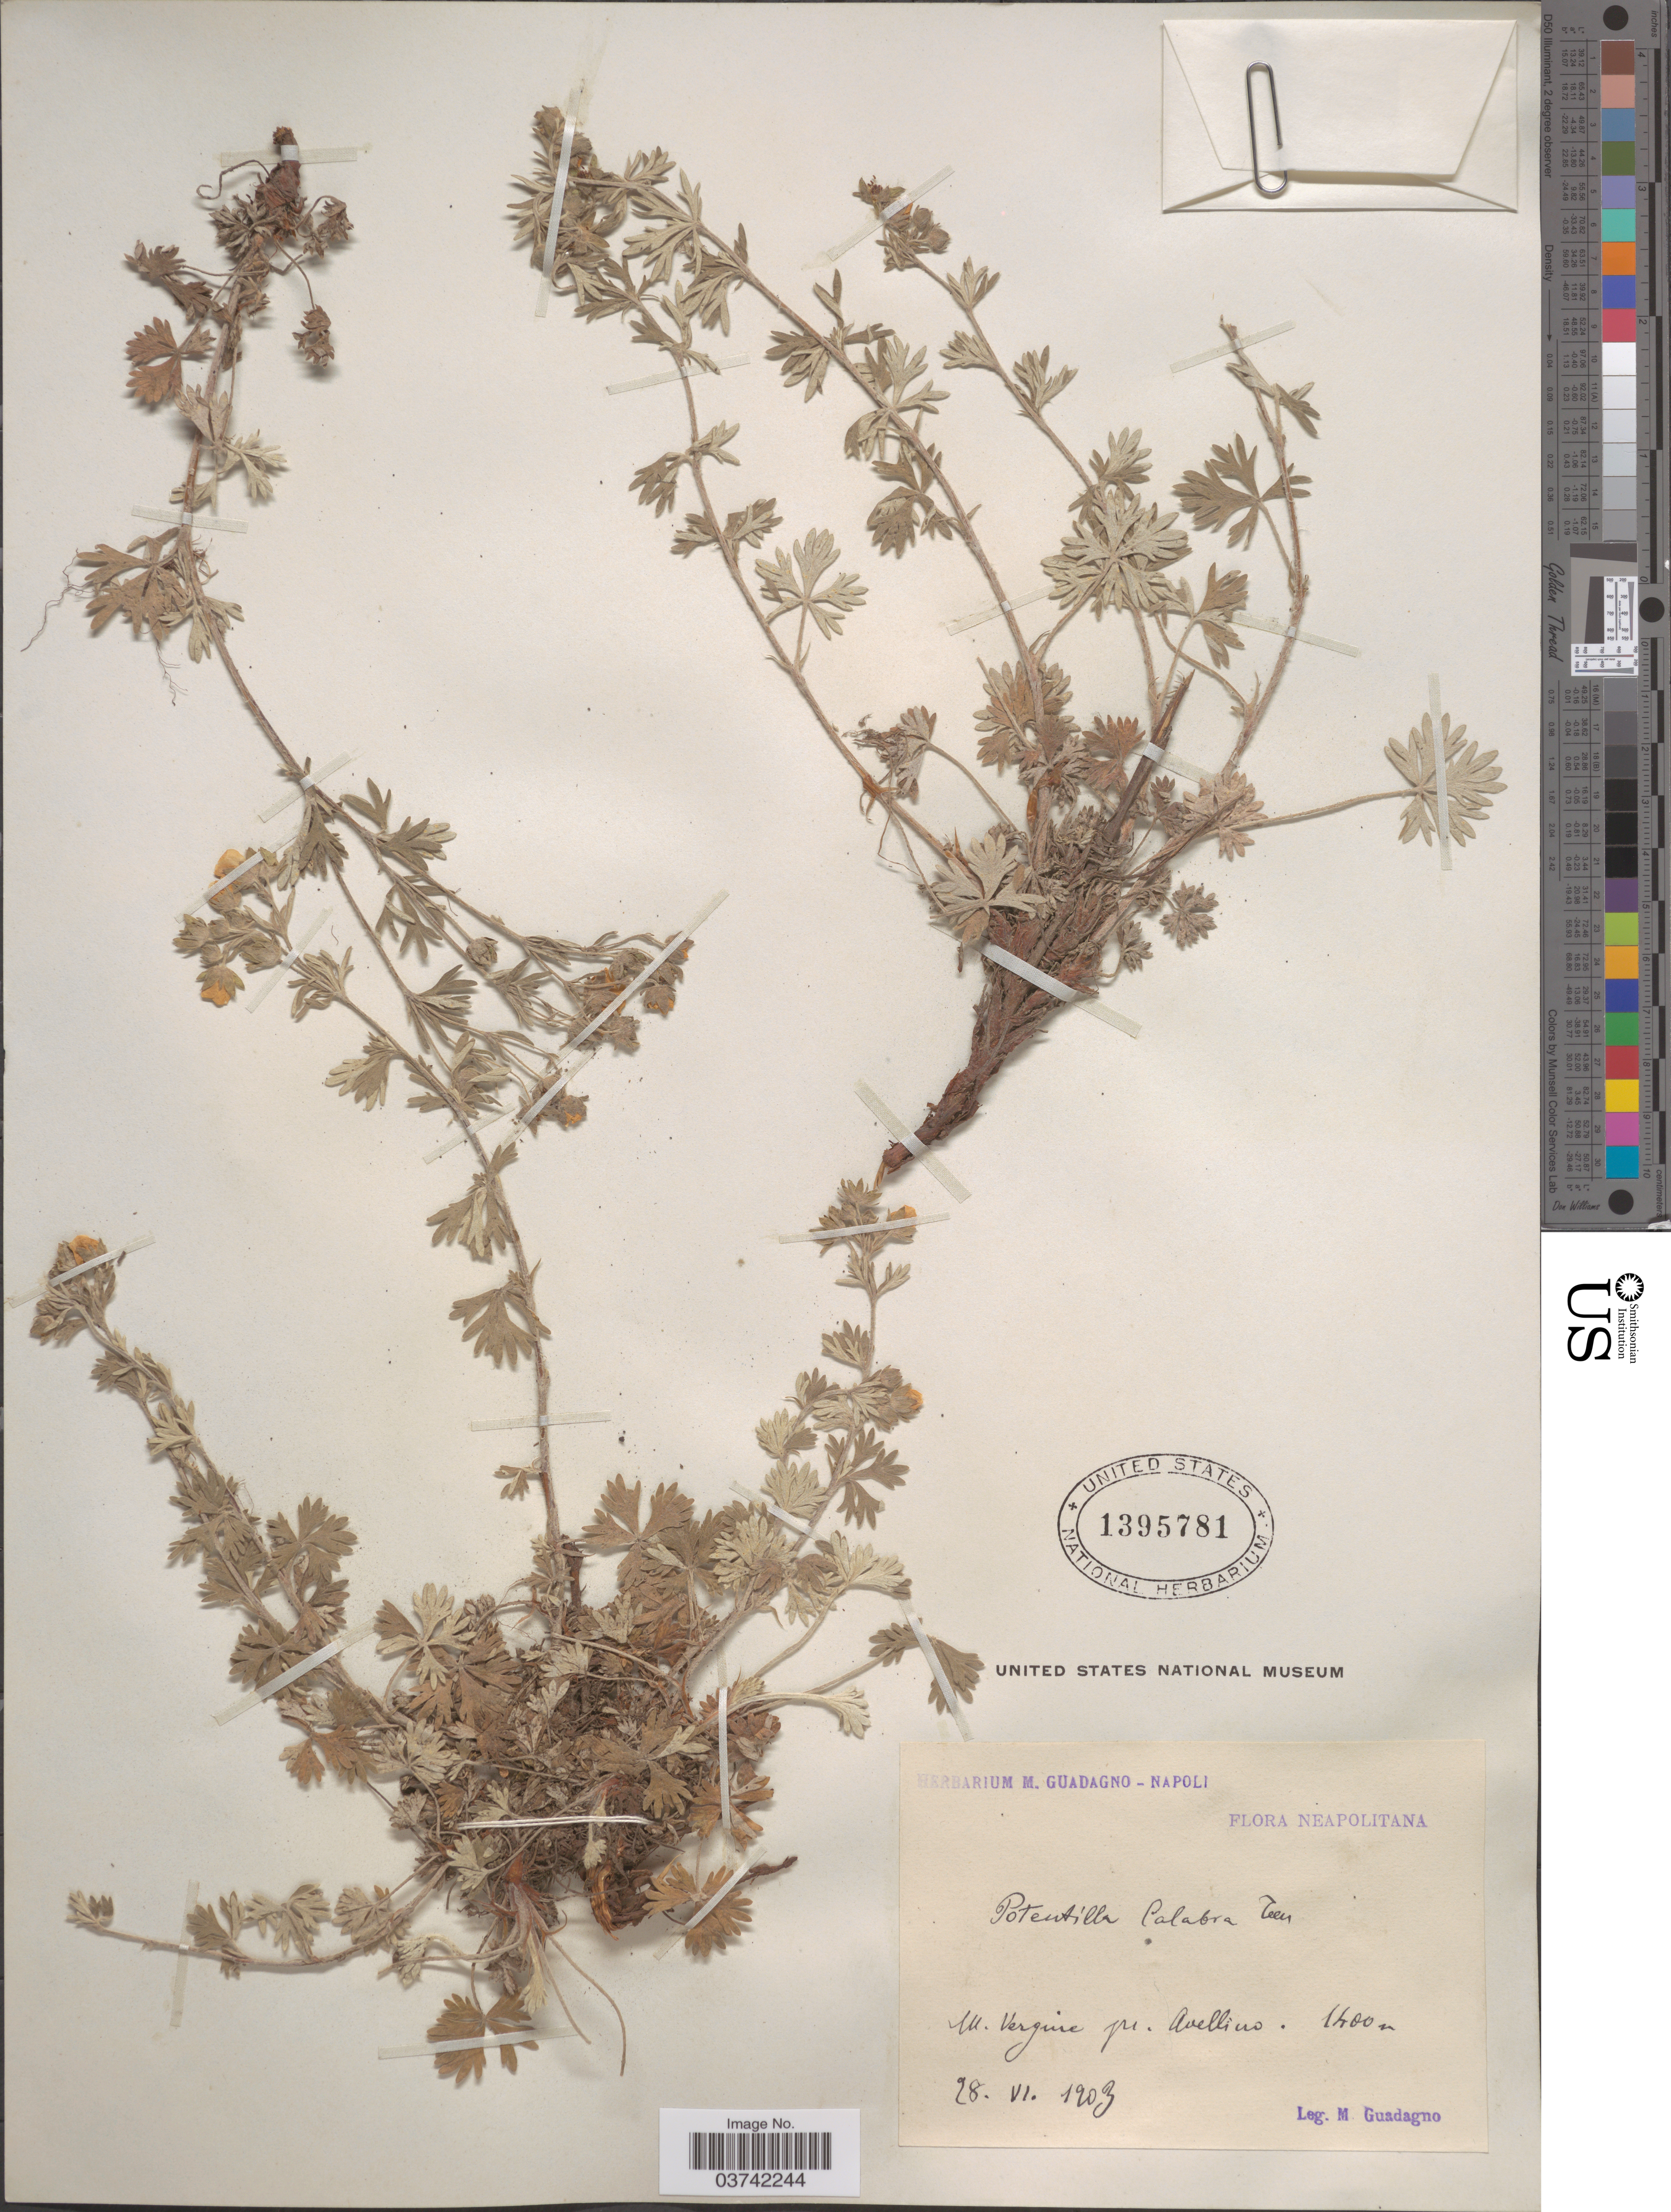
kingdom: Plantae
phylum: Tracheophyta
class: Magnoliopsida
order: Rosales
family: Rosaceae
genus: Potentilla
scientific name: Potentilla calabra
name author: Ten.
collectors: M. Guadagno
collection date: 1903-06-28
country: Italy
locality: Neapolitana. M. Vergine pr. Avellino.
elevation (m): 1400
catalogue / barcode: US 1395781